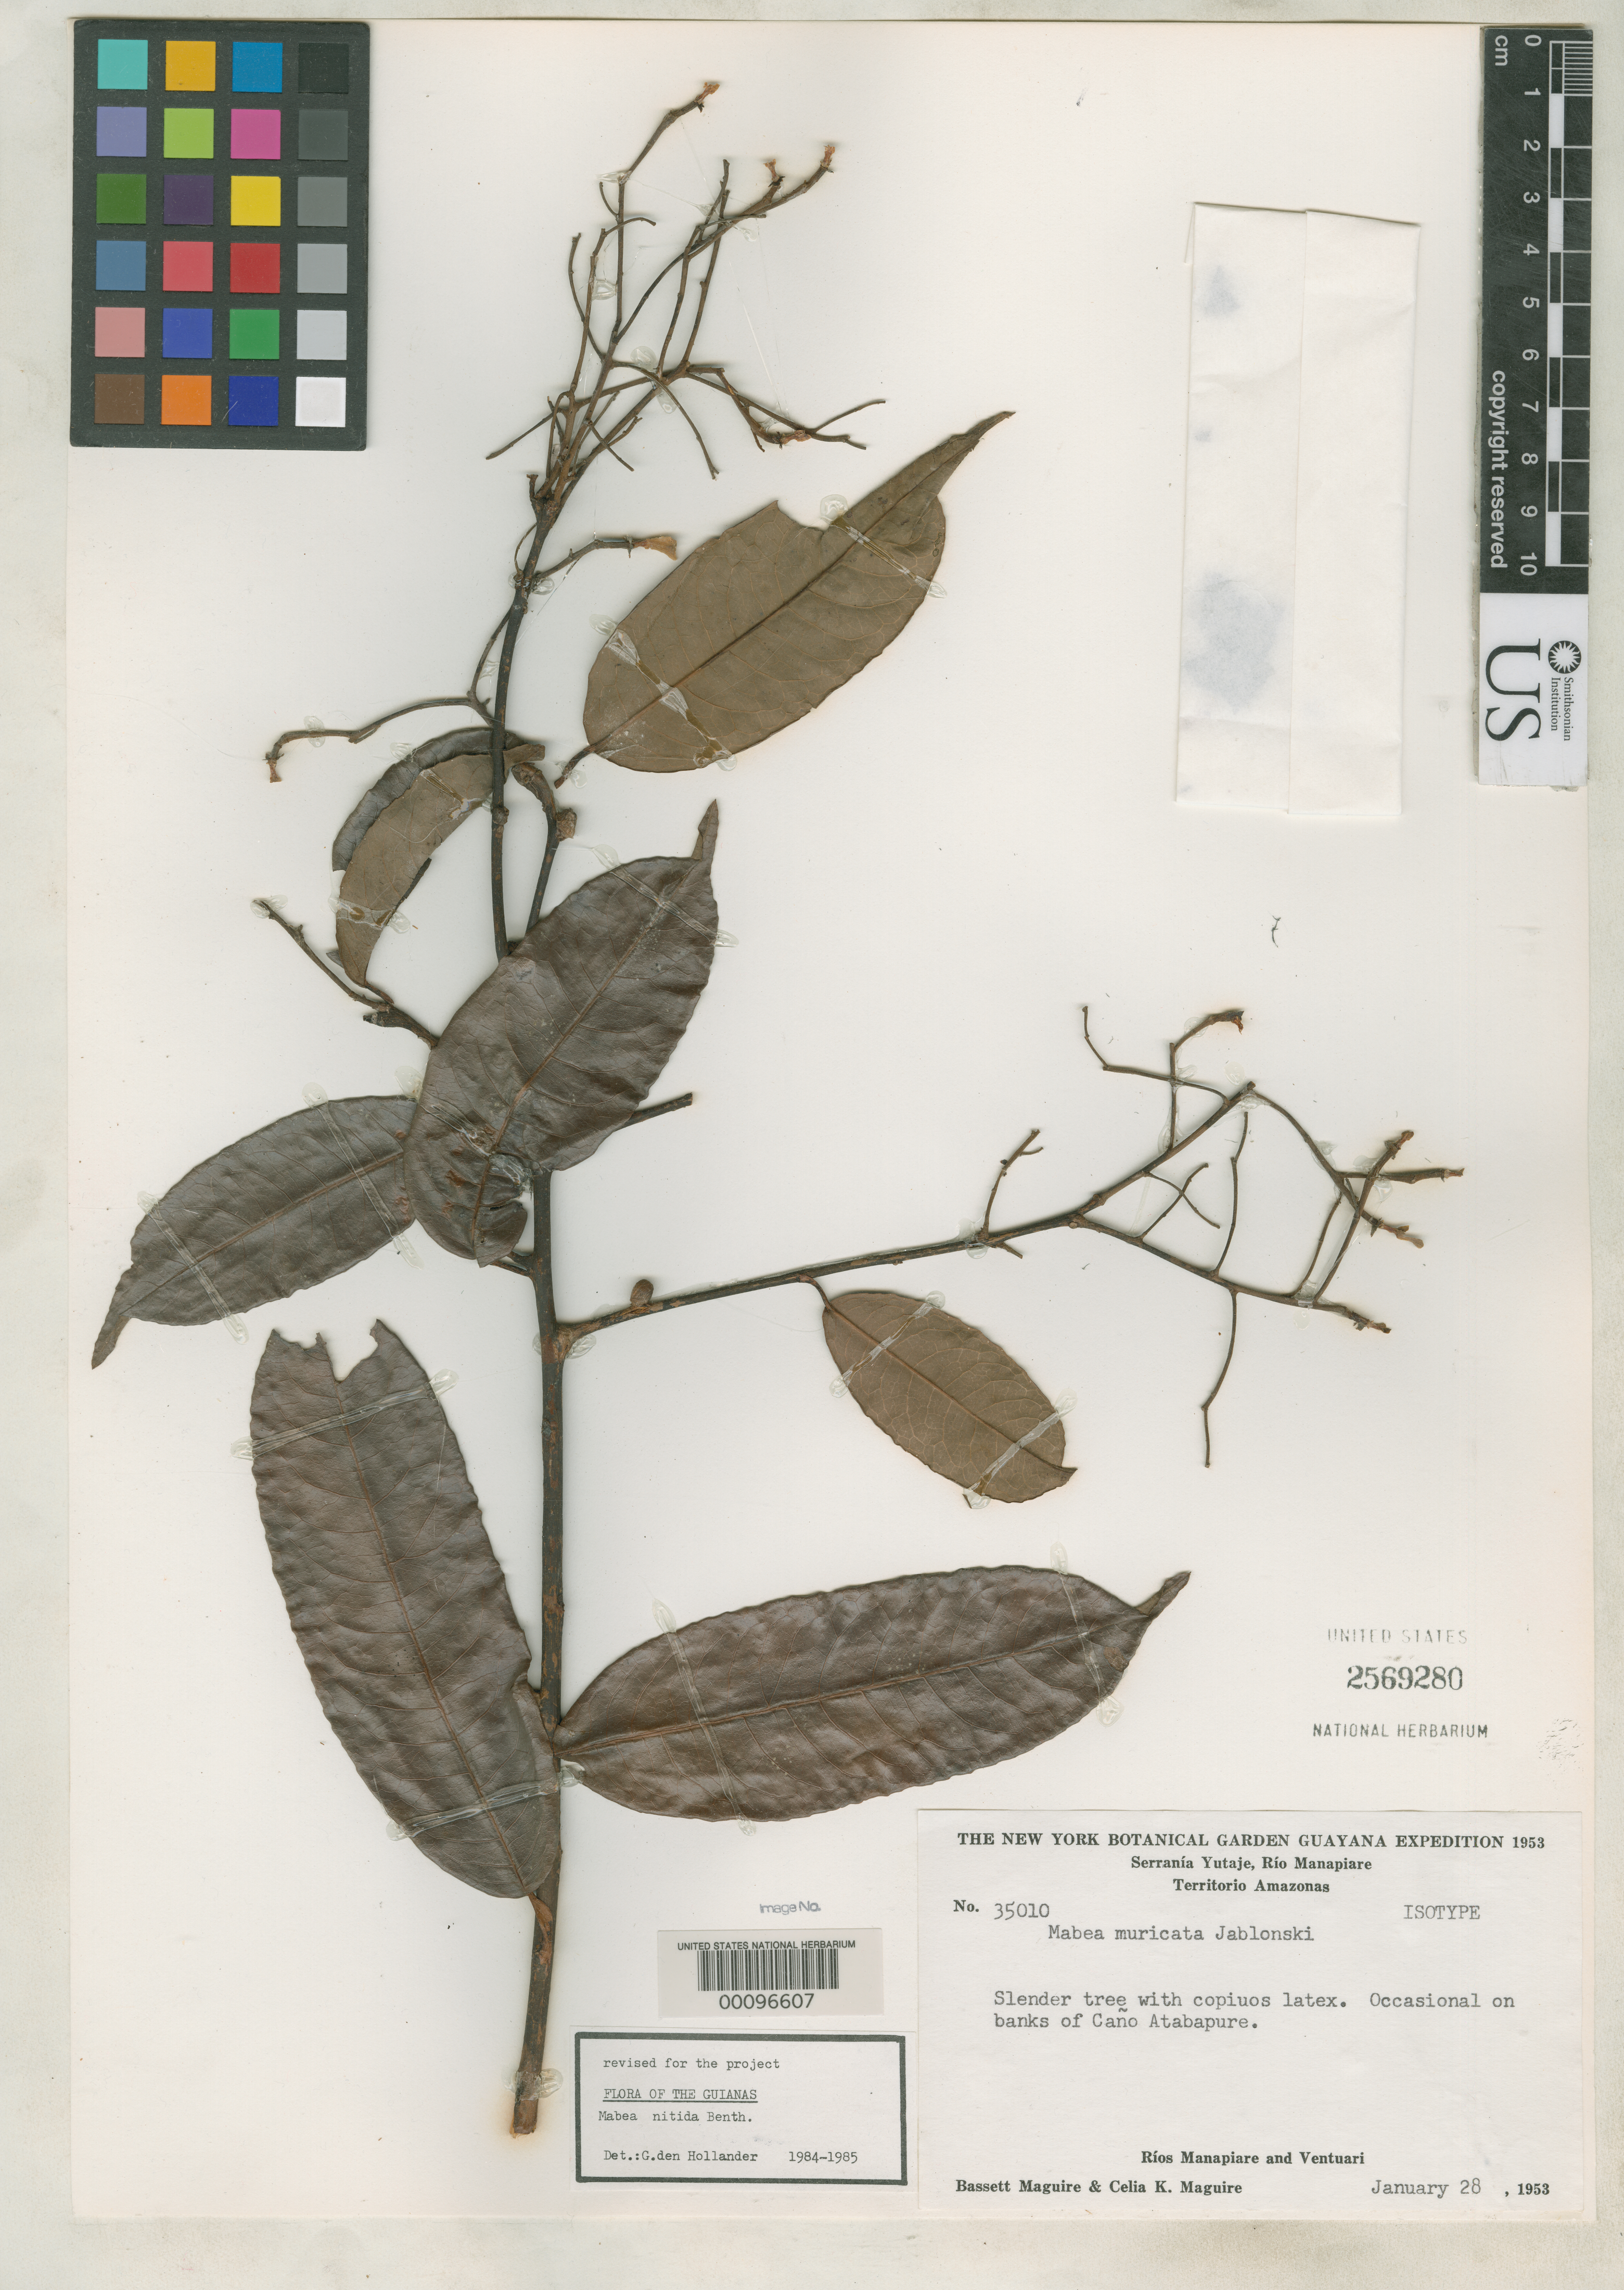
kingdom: Plantae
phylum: Tracheophyta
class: Magnoliopsida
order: Malpighiales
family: Euphorbiaceae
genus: Mabea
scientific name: Mabea muricata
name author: Jabl.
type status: Isotype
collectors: B. Maguire & C. K. Maguire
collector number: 35010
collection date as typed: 28 Jan 1953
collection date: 1953-01-28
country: Venezuela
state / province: Amazonas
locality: Cano Atabapure.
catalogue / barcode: US 2569280